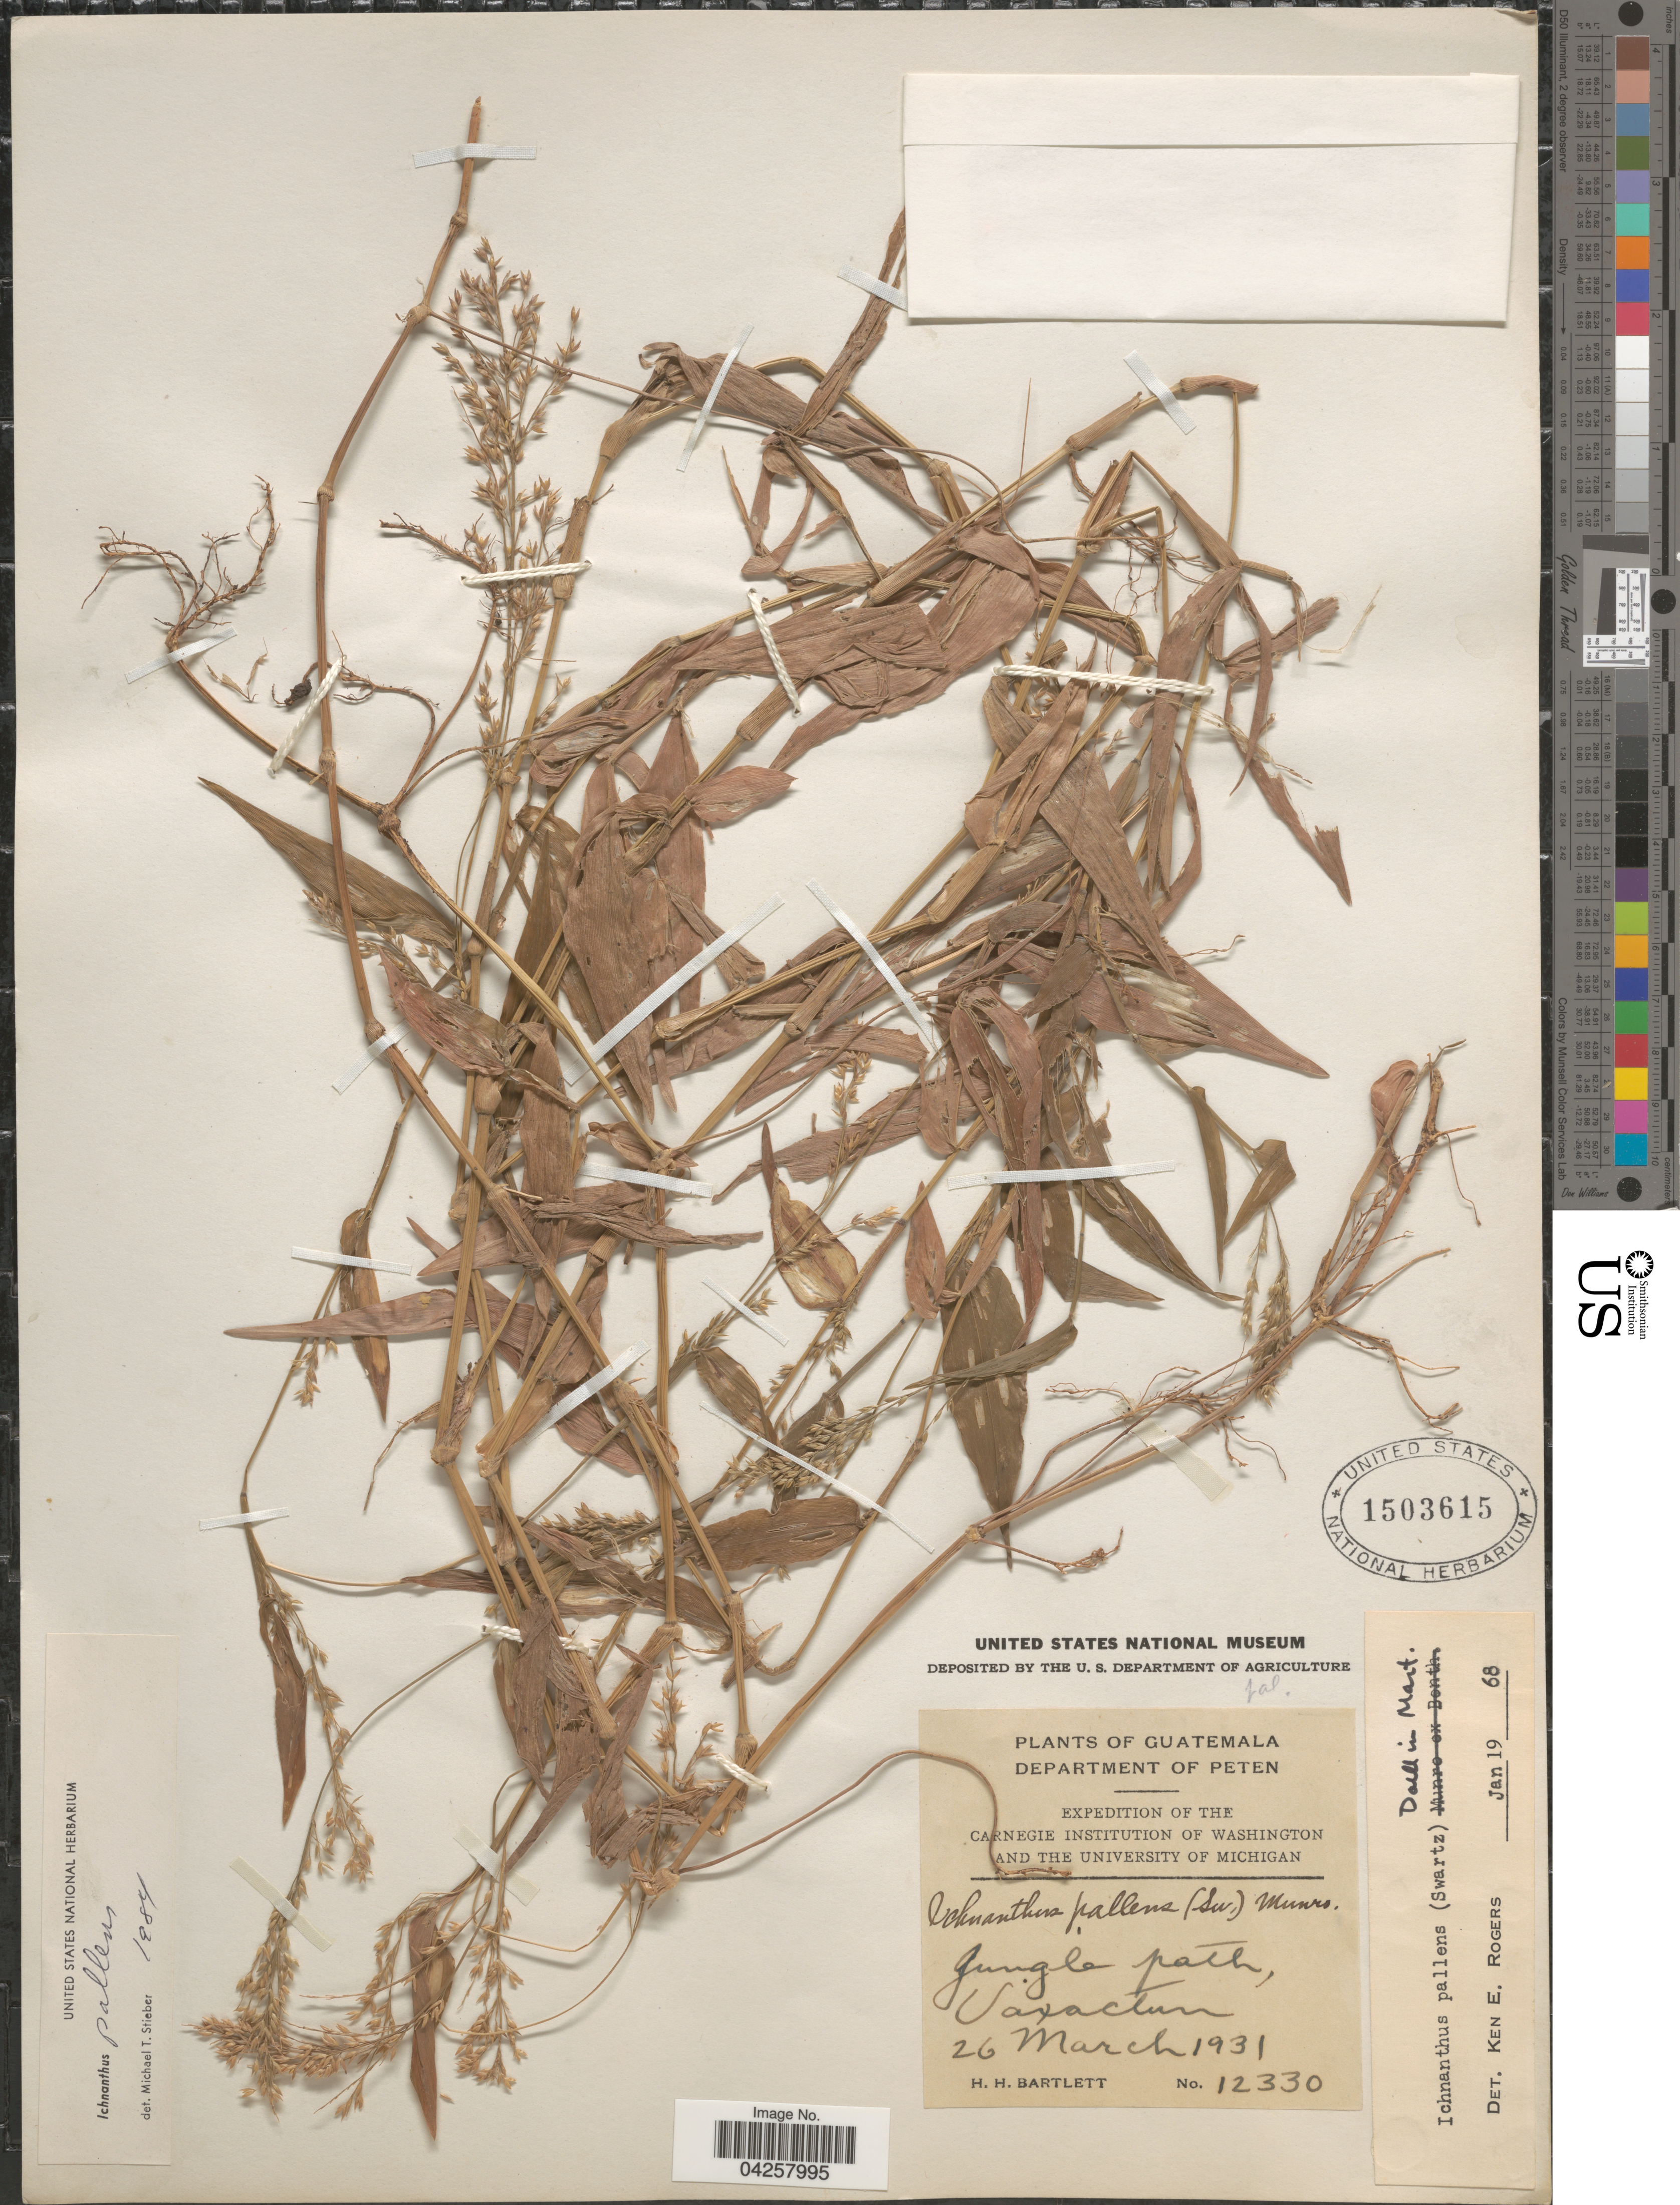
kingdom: Plantae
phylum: Tracheophyta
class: Liliopsida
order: Poales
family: Poaceae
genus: Ichnanthus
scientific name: Ichnanthus pallens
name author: (Sw.) Munro ex Benth.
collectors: H. H. Bartlett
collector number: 12330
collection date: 1931-03-26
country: Guatemala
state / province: El Peten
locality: Department of Peten. Expedition of the Carnegie Institution of Washington and the University of Michigan. Jungle path, Uaxactun.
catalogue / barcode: US 1503615